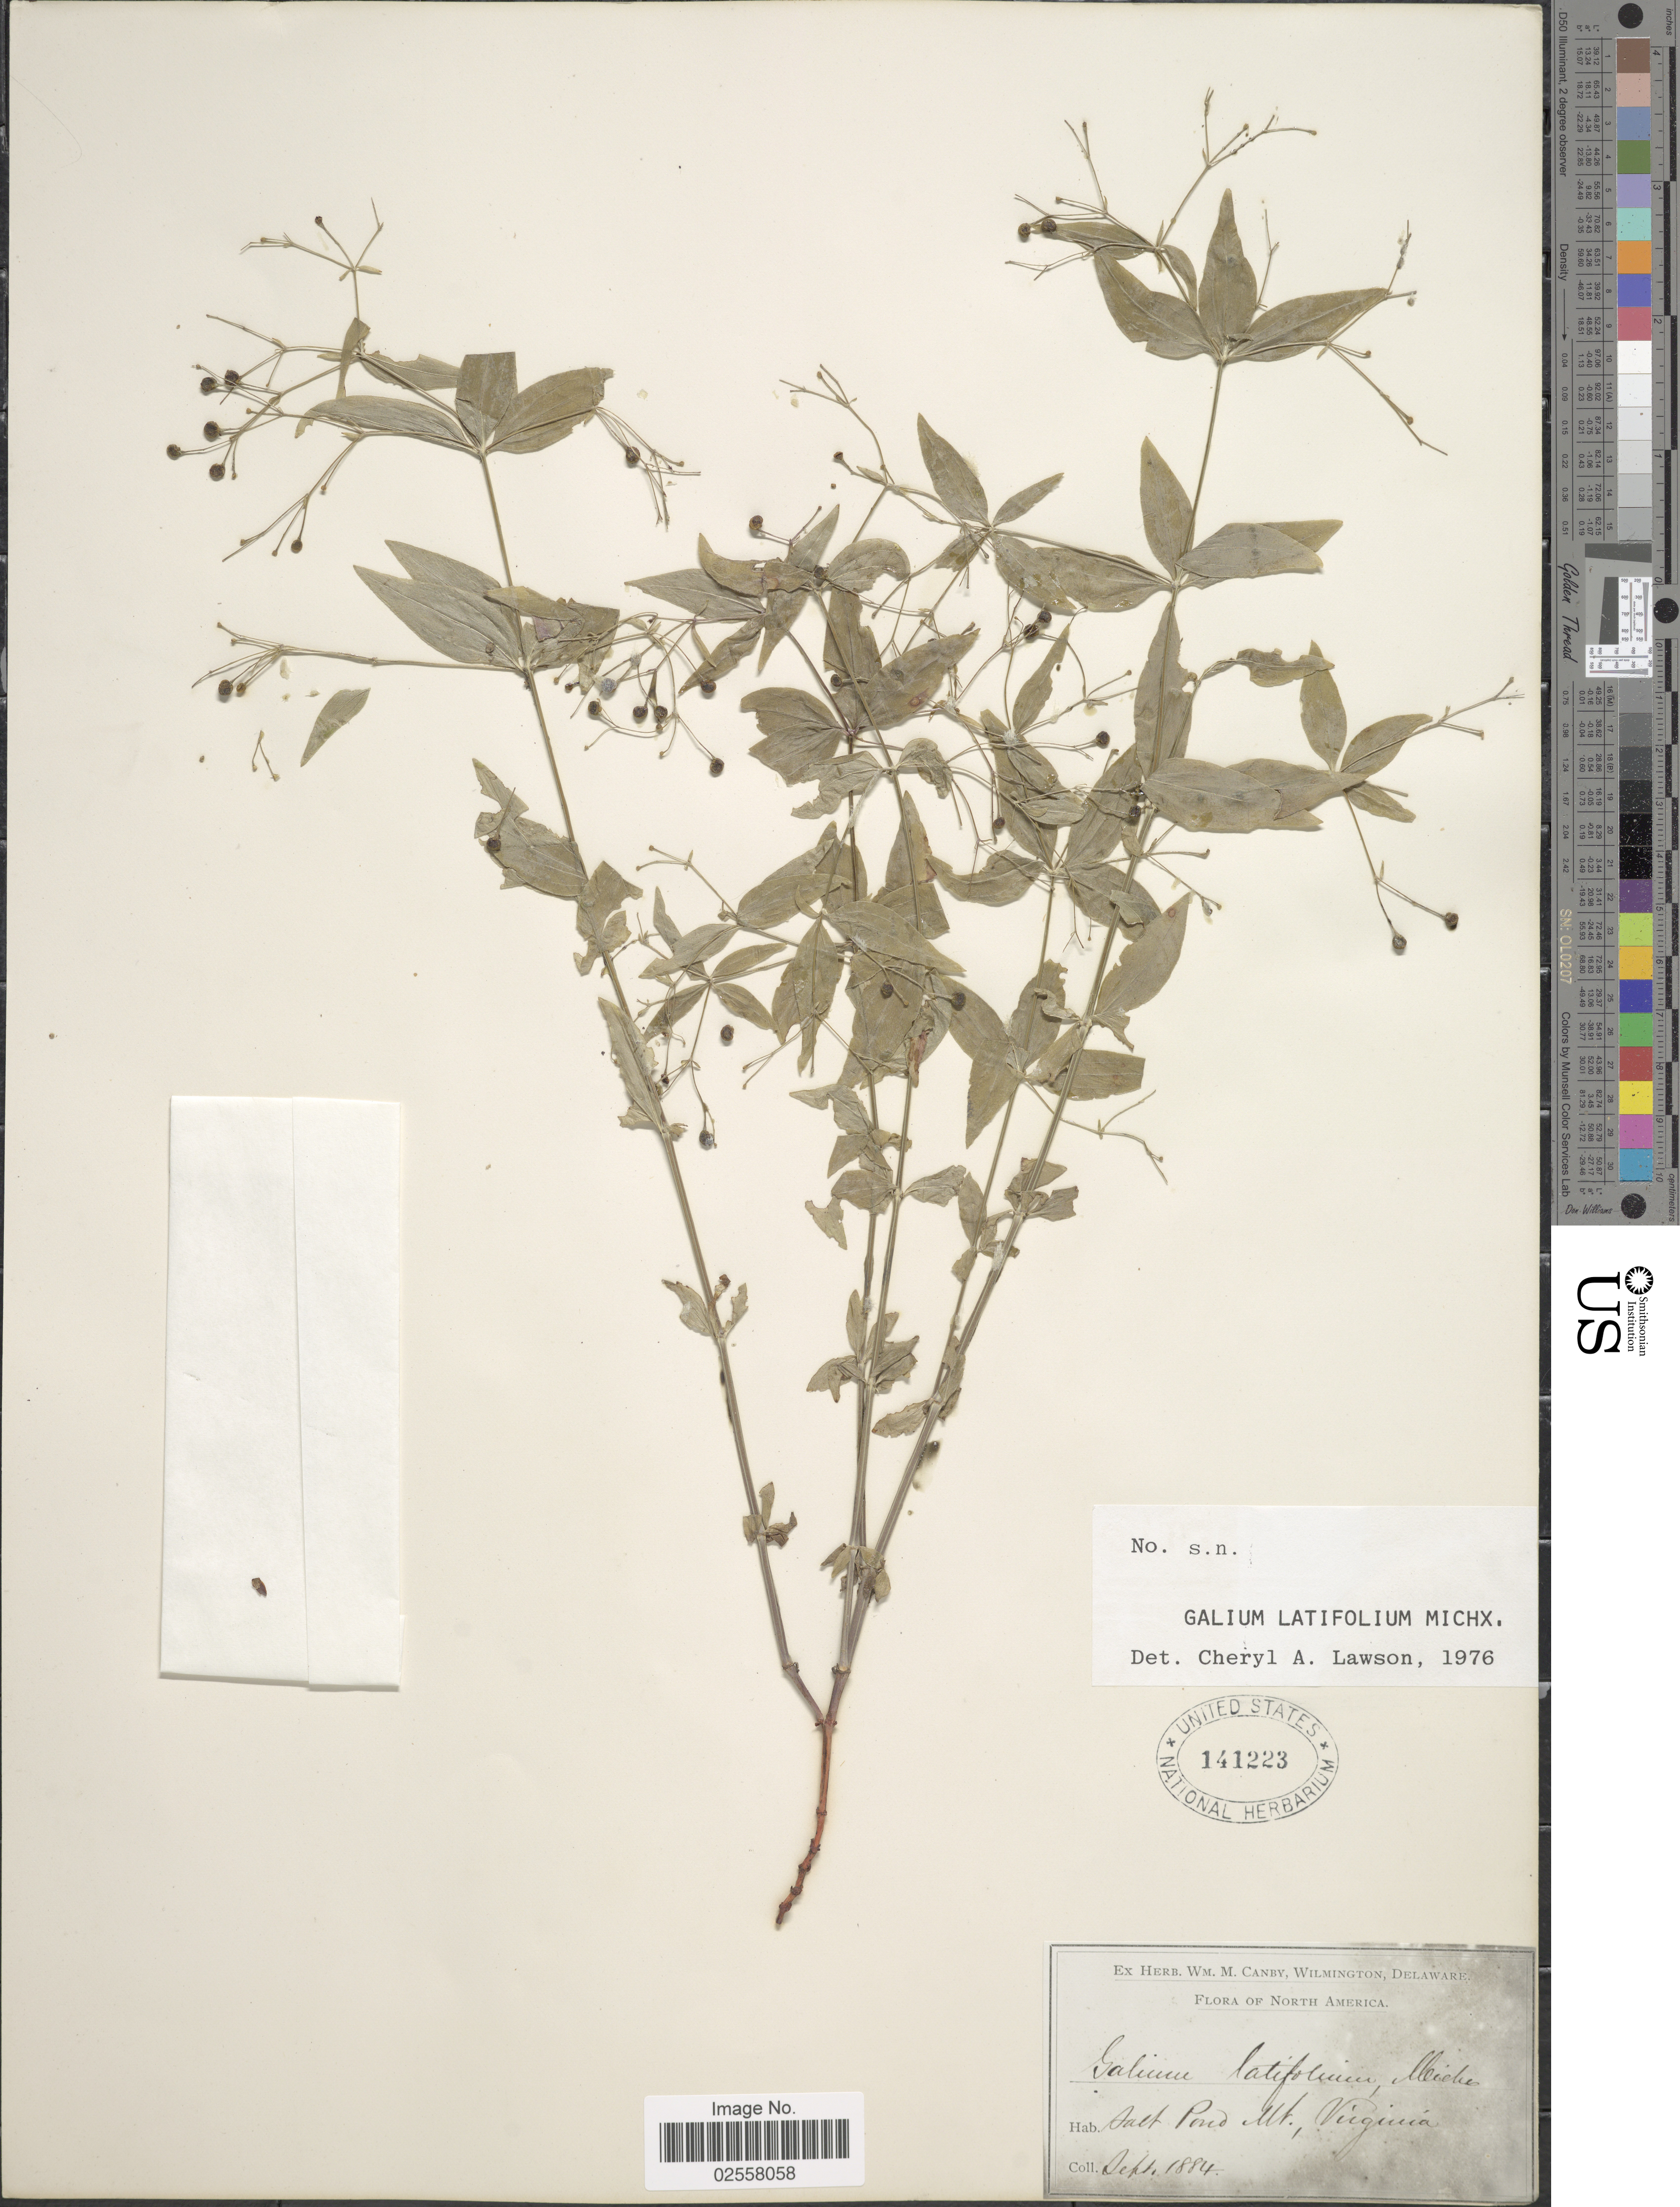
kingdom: Plantae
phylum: Tracheophyta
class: Magnoliopsida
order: Gentianales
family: Rubiaceae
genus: Galium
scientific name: Galium latifolium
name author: Michx.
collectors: ex herb. W.M. Canby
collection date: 1884-09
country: United States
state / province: Virginia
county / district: Giles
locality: Salt Pond Mt.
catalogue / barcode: US 141223